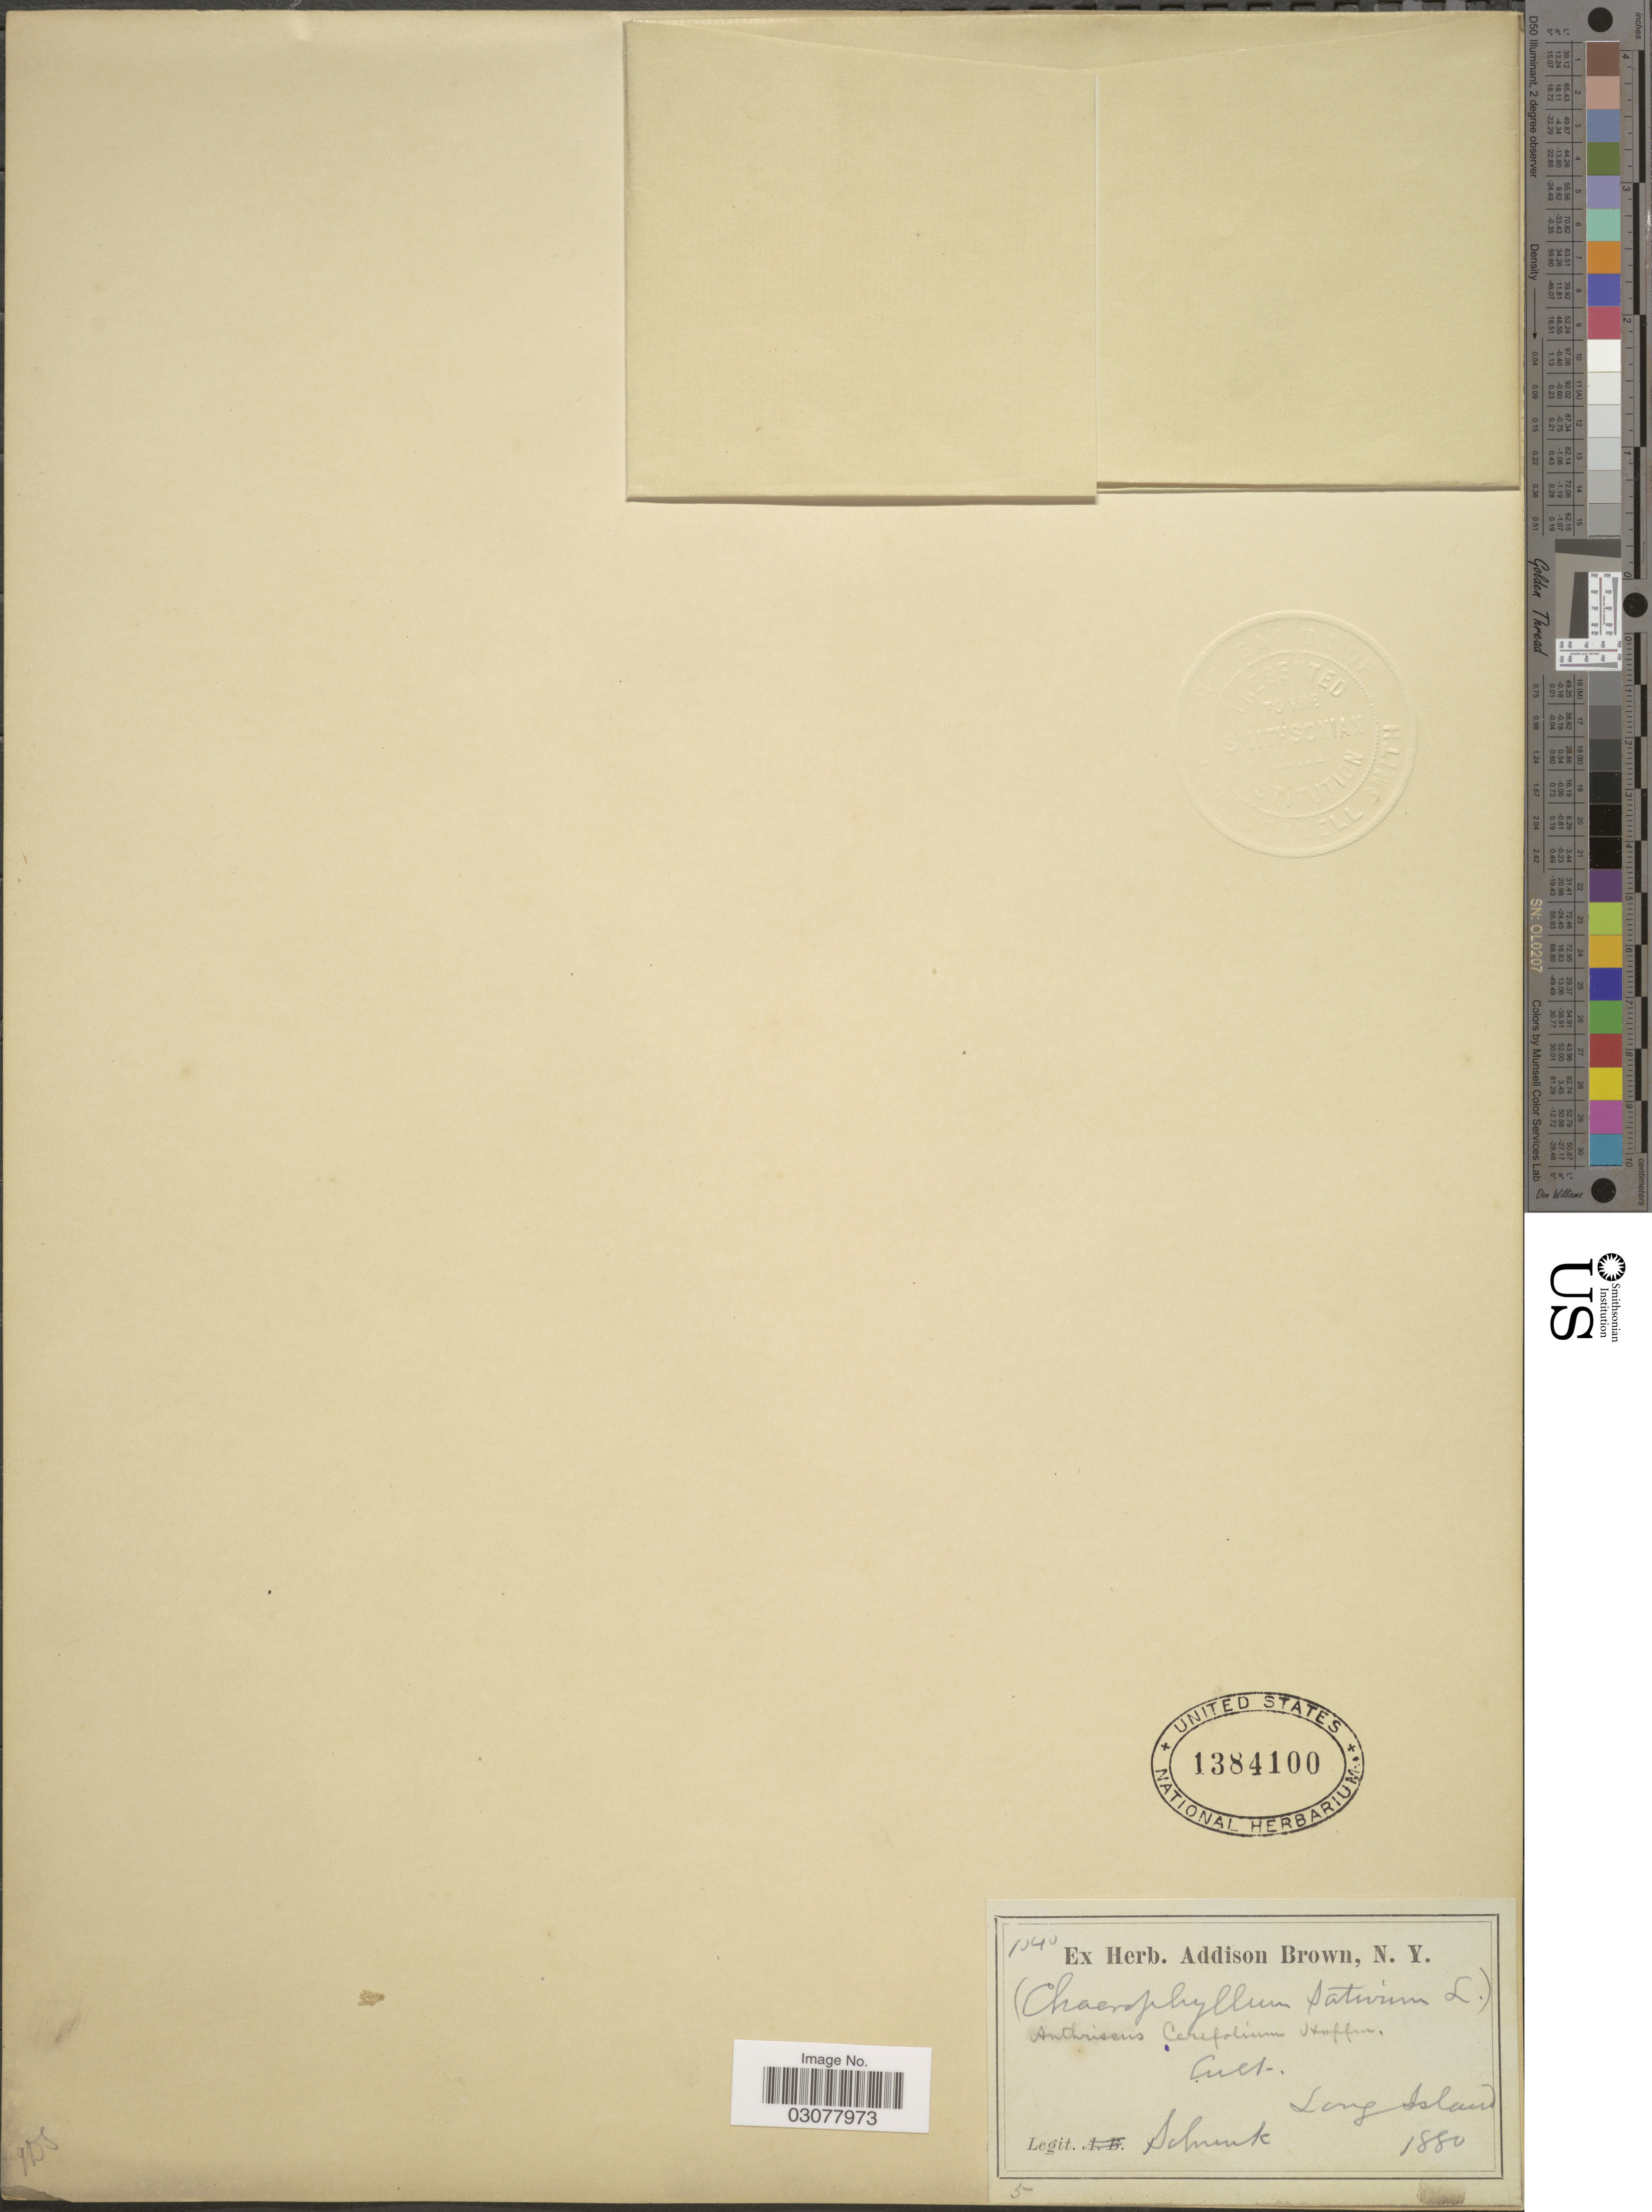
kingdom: Plantae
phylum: Tracheophyta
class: Magnoliopsida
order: Apiales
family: Apiaceae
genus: Anthriscus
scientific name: Anthriscus cerefolium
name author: (L.) Hoffm.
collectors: Schunk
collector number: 1040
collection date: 1880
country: United States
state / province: New York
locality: Long Island.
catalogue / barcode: US 1384100